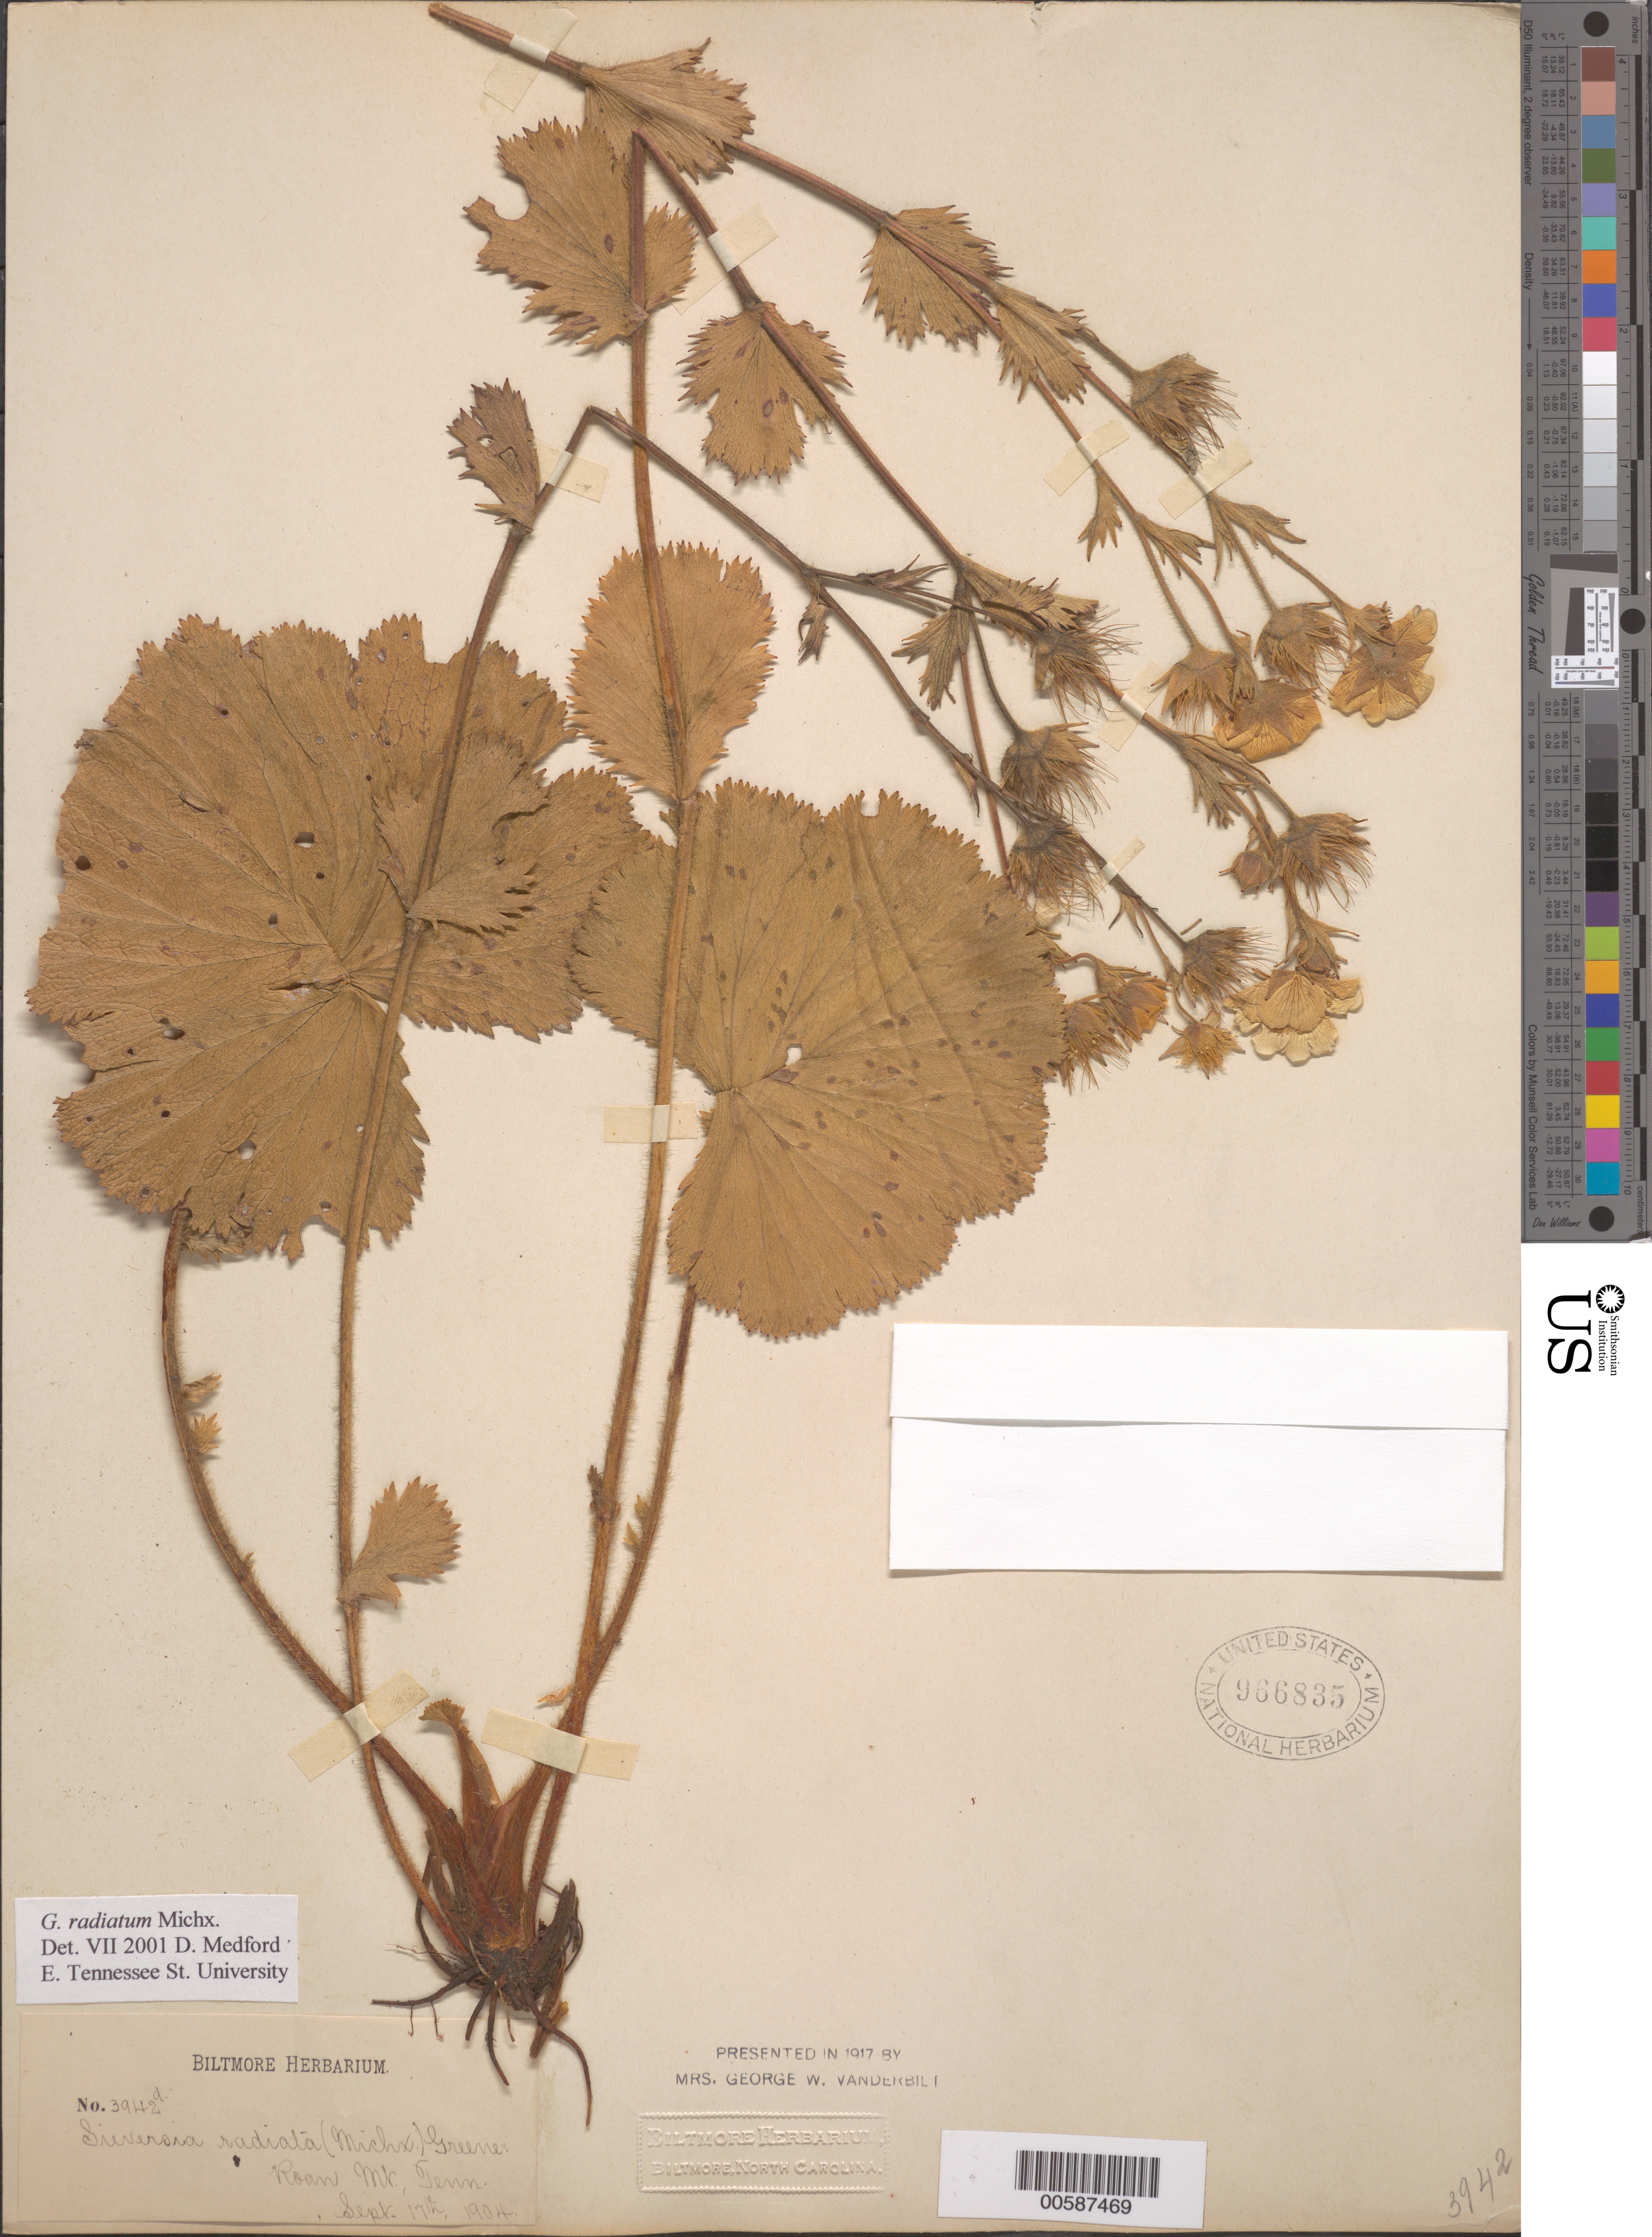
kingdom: Plantae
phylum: Tracheophyta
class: Magnoliopsida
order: Rosales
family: Rosaceae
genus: Geum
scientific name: Geum radiatum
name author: Michx.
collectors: R. Vanderbilt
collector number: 3942d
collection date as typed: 17 Sep 1904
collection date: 1904-09-17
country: United States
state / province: Tennessee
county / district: Carter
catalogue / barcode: US 966835